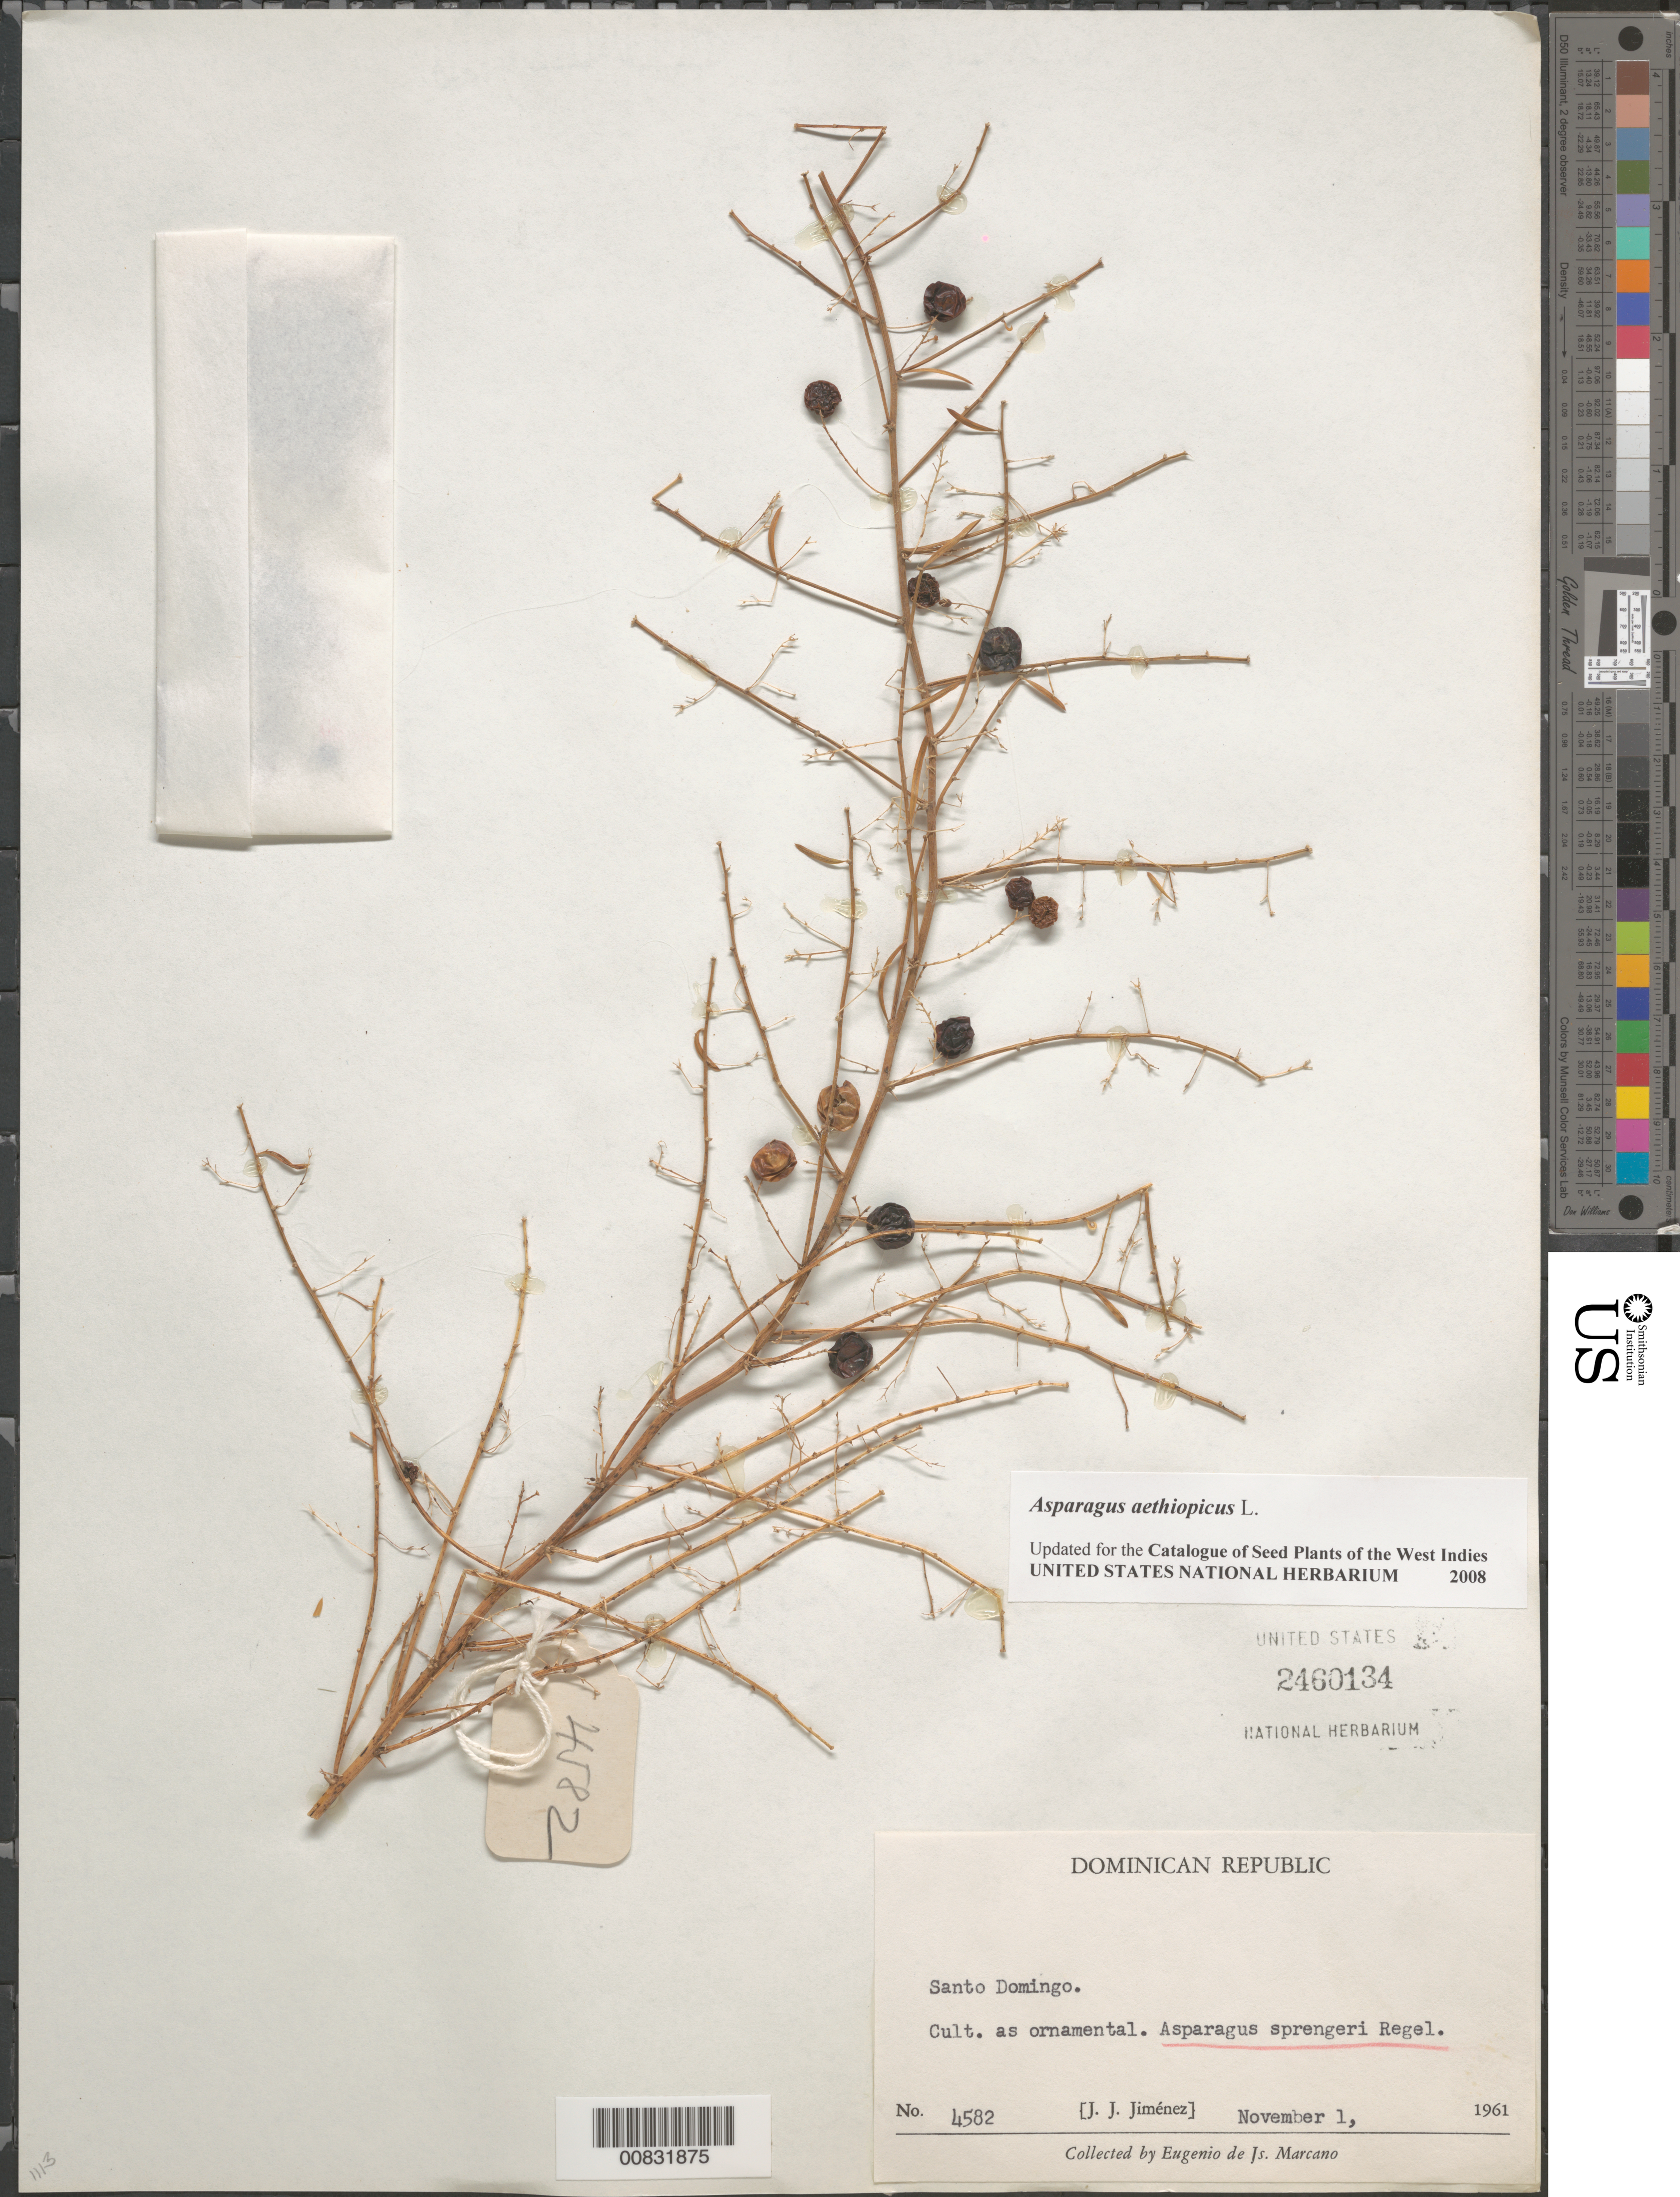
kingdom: Plantae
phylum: Tracheophyta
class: Liliopsida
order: Asparagales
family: Asparagaceae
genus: Asparagus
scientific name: Asparagus aethiopicus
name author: L.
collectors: E. J. Marcano F. & J. J. Jiménez Almonte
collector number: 4582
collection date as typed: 01 Nov 1961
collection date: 1961-11-01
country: Dominican Republic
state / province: Distrito Nacional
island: Hispaniola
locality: Santo Domingo.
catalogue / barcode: US 2460134